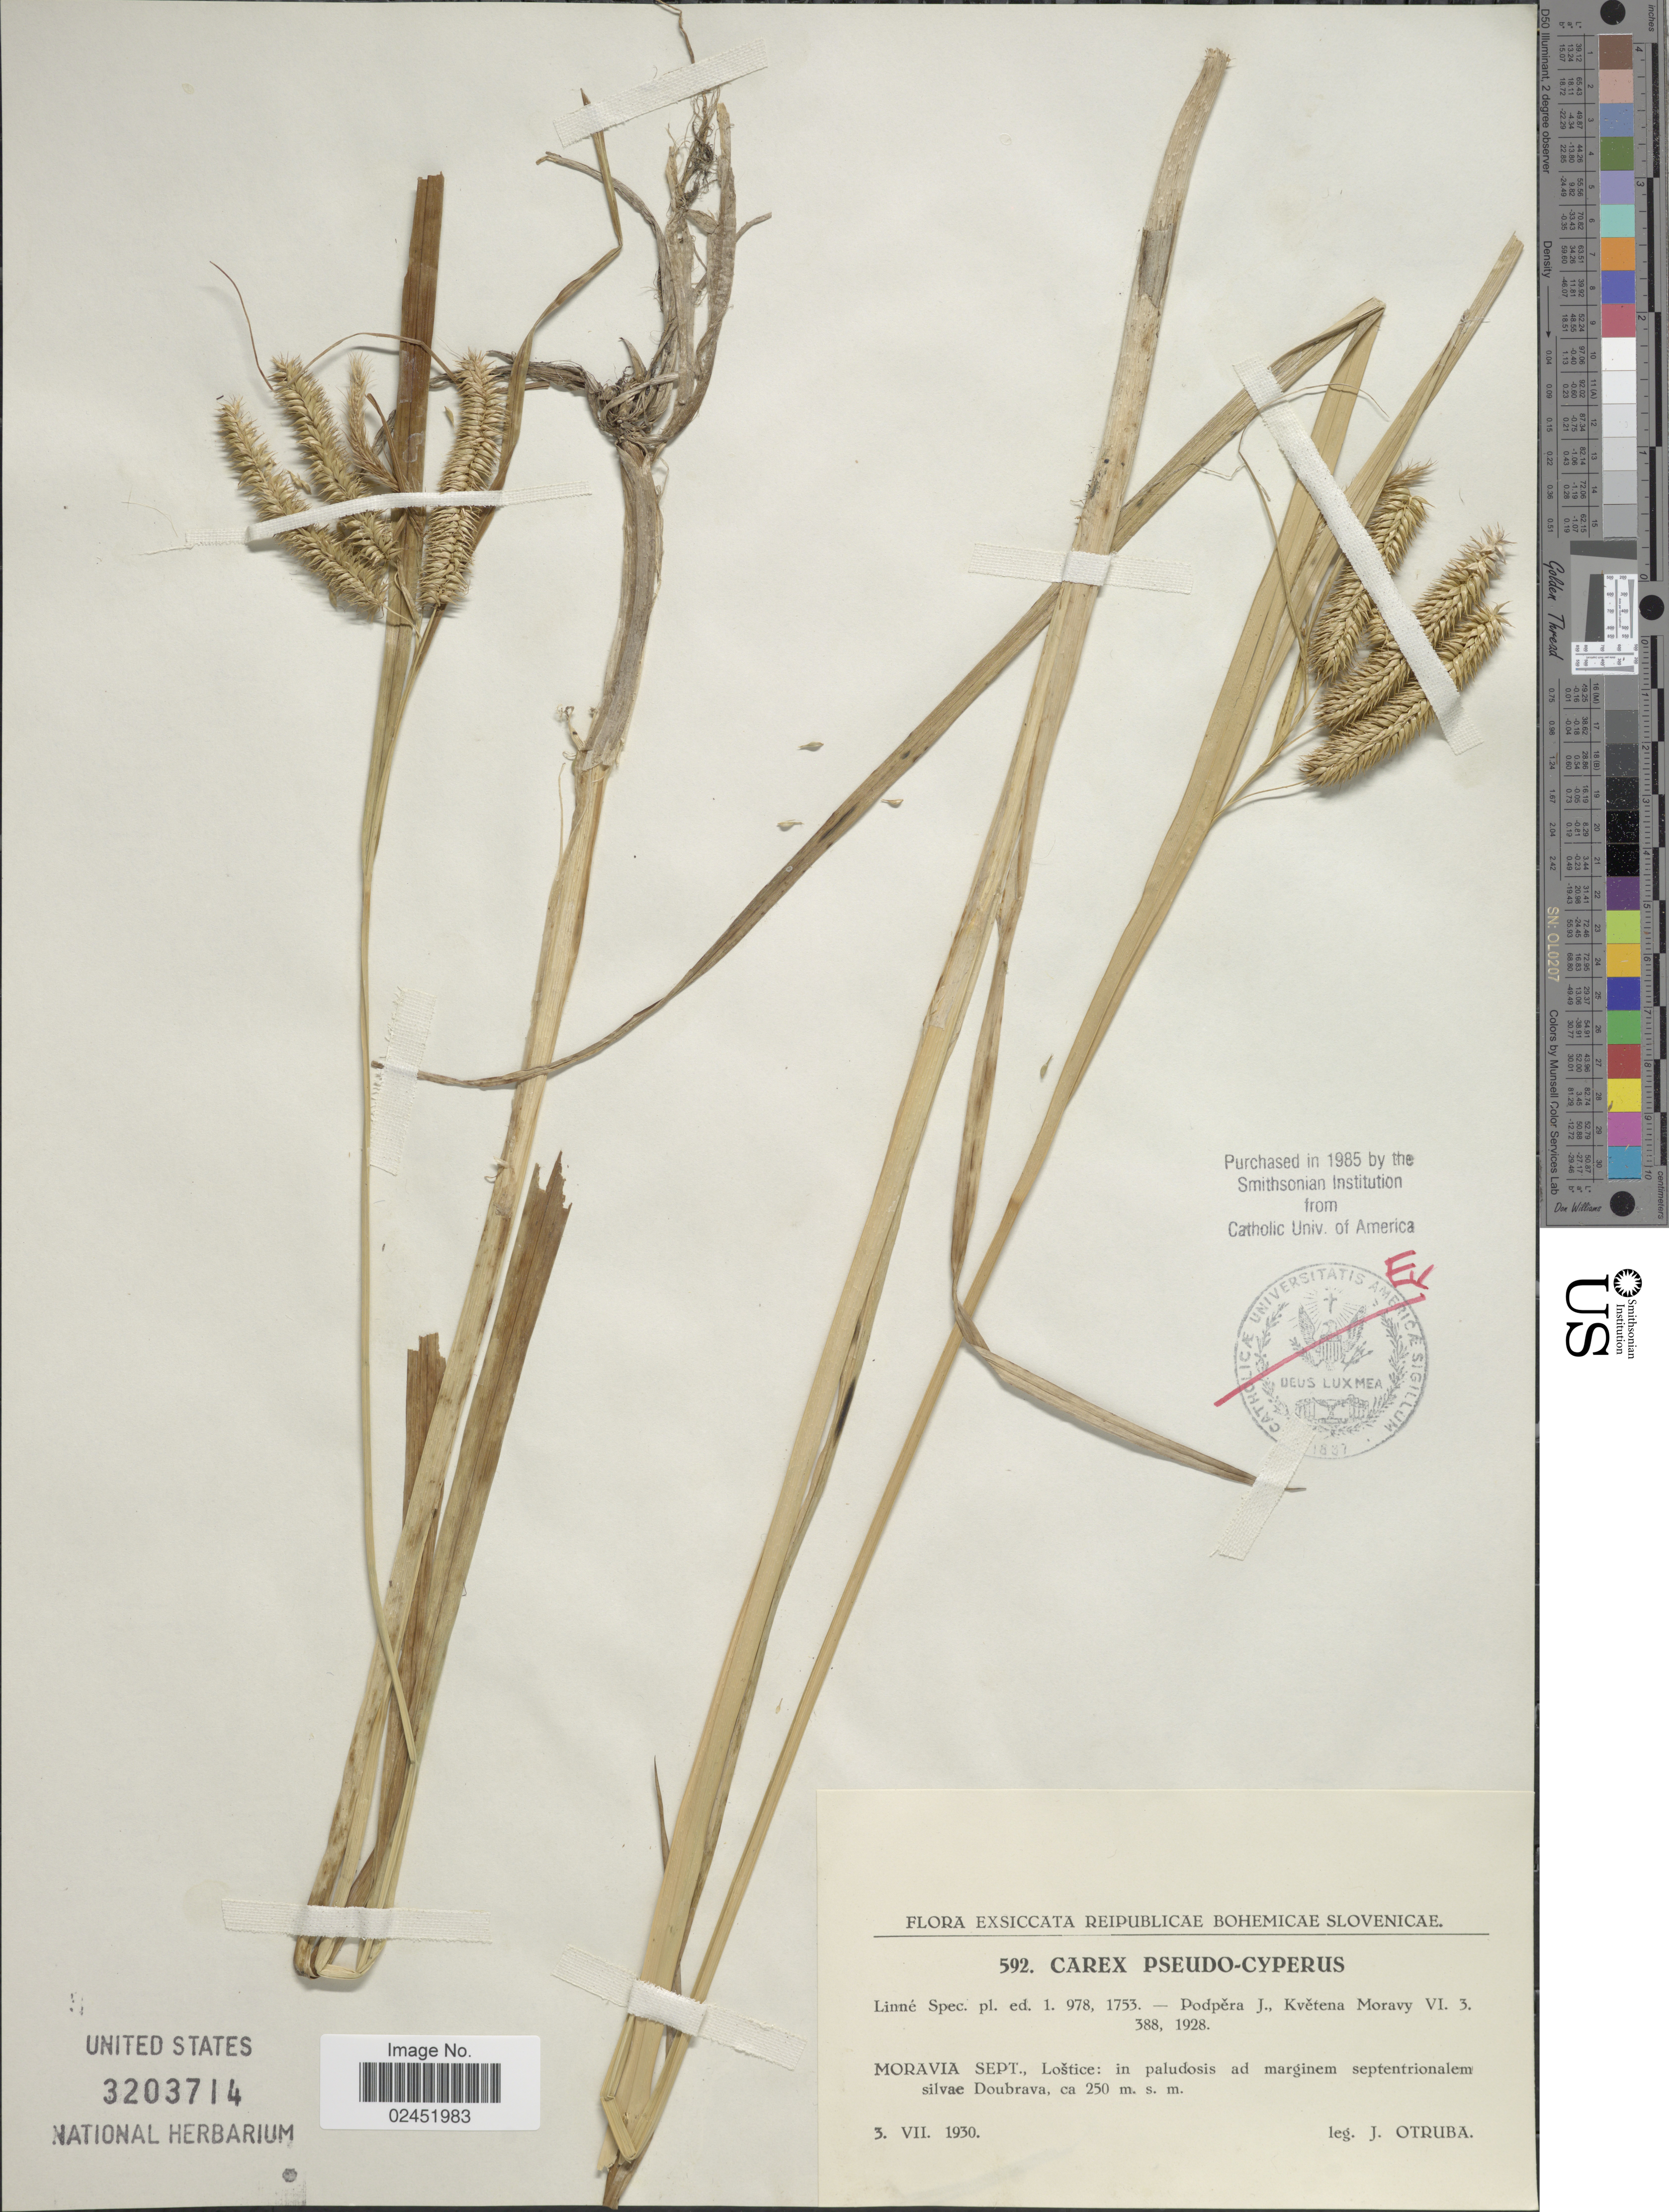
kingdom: Plantae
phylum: Tracheophyta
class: Liliopsida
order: Poales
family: Cyperaceae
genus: Carex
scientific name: Carex pseudocyperus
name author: L.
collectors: J. Otruba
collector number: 592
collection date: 1930-07-03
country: Czechia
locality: Moravia Sept., Lostice: in paludosis ad marginem septentrionalem silvae Doubrava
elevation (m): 250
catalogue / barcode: US 3203714